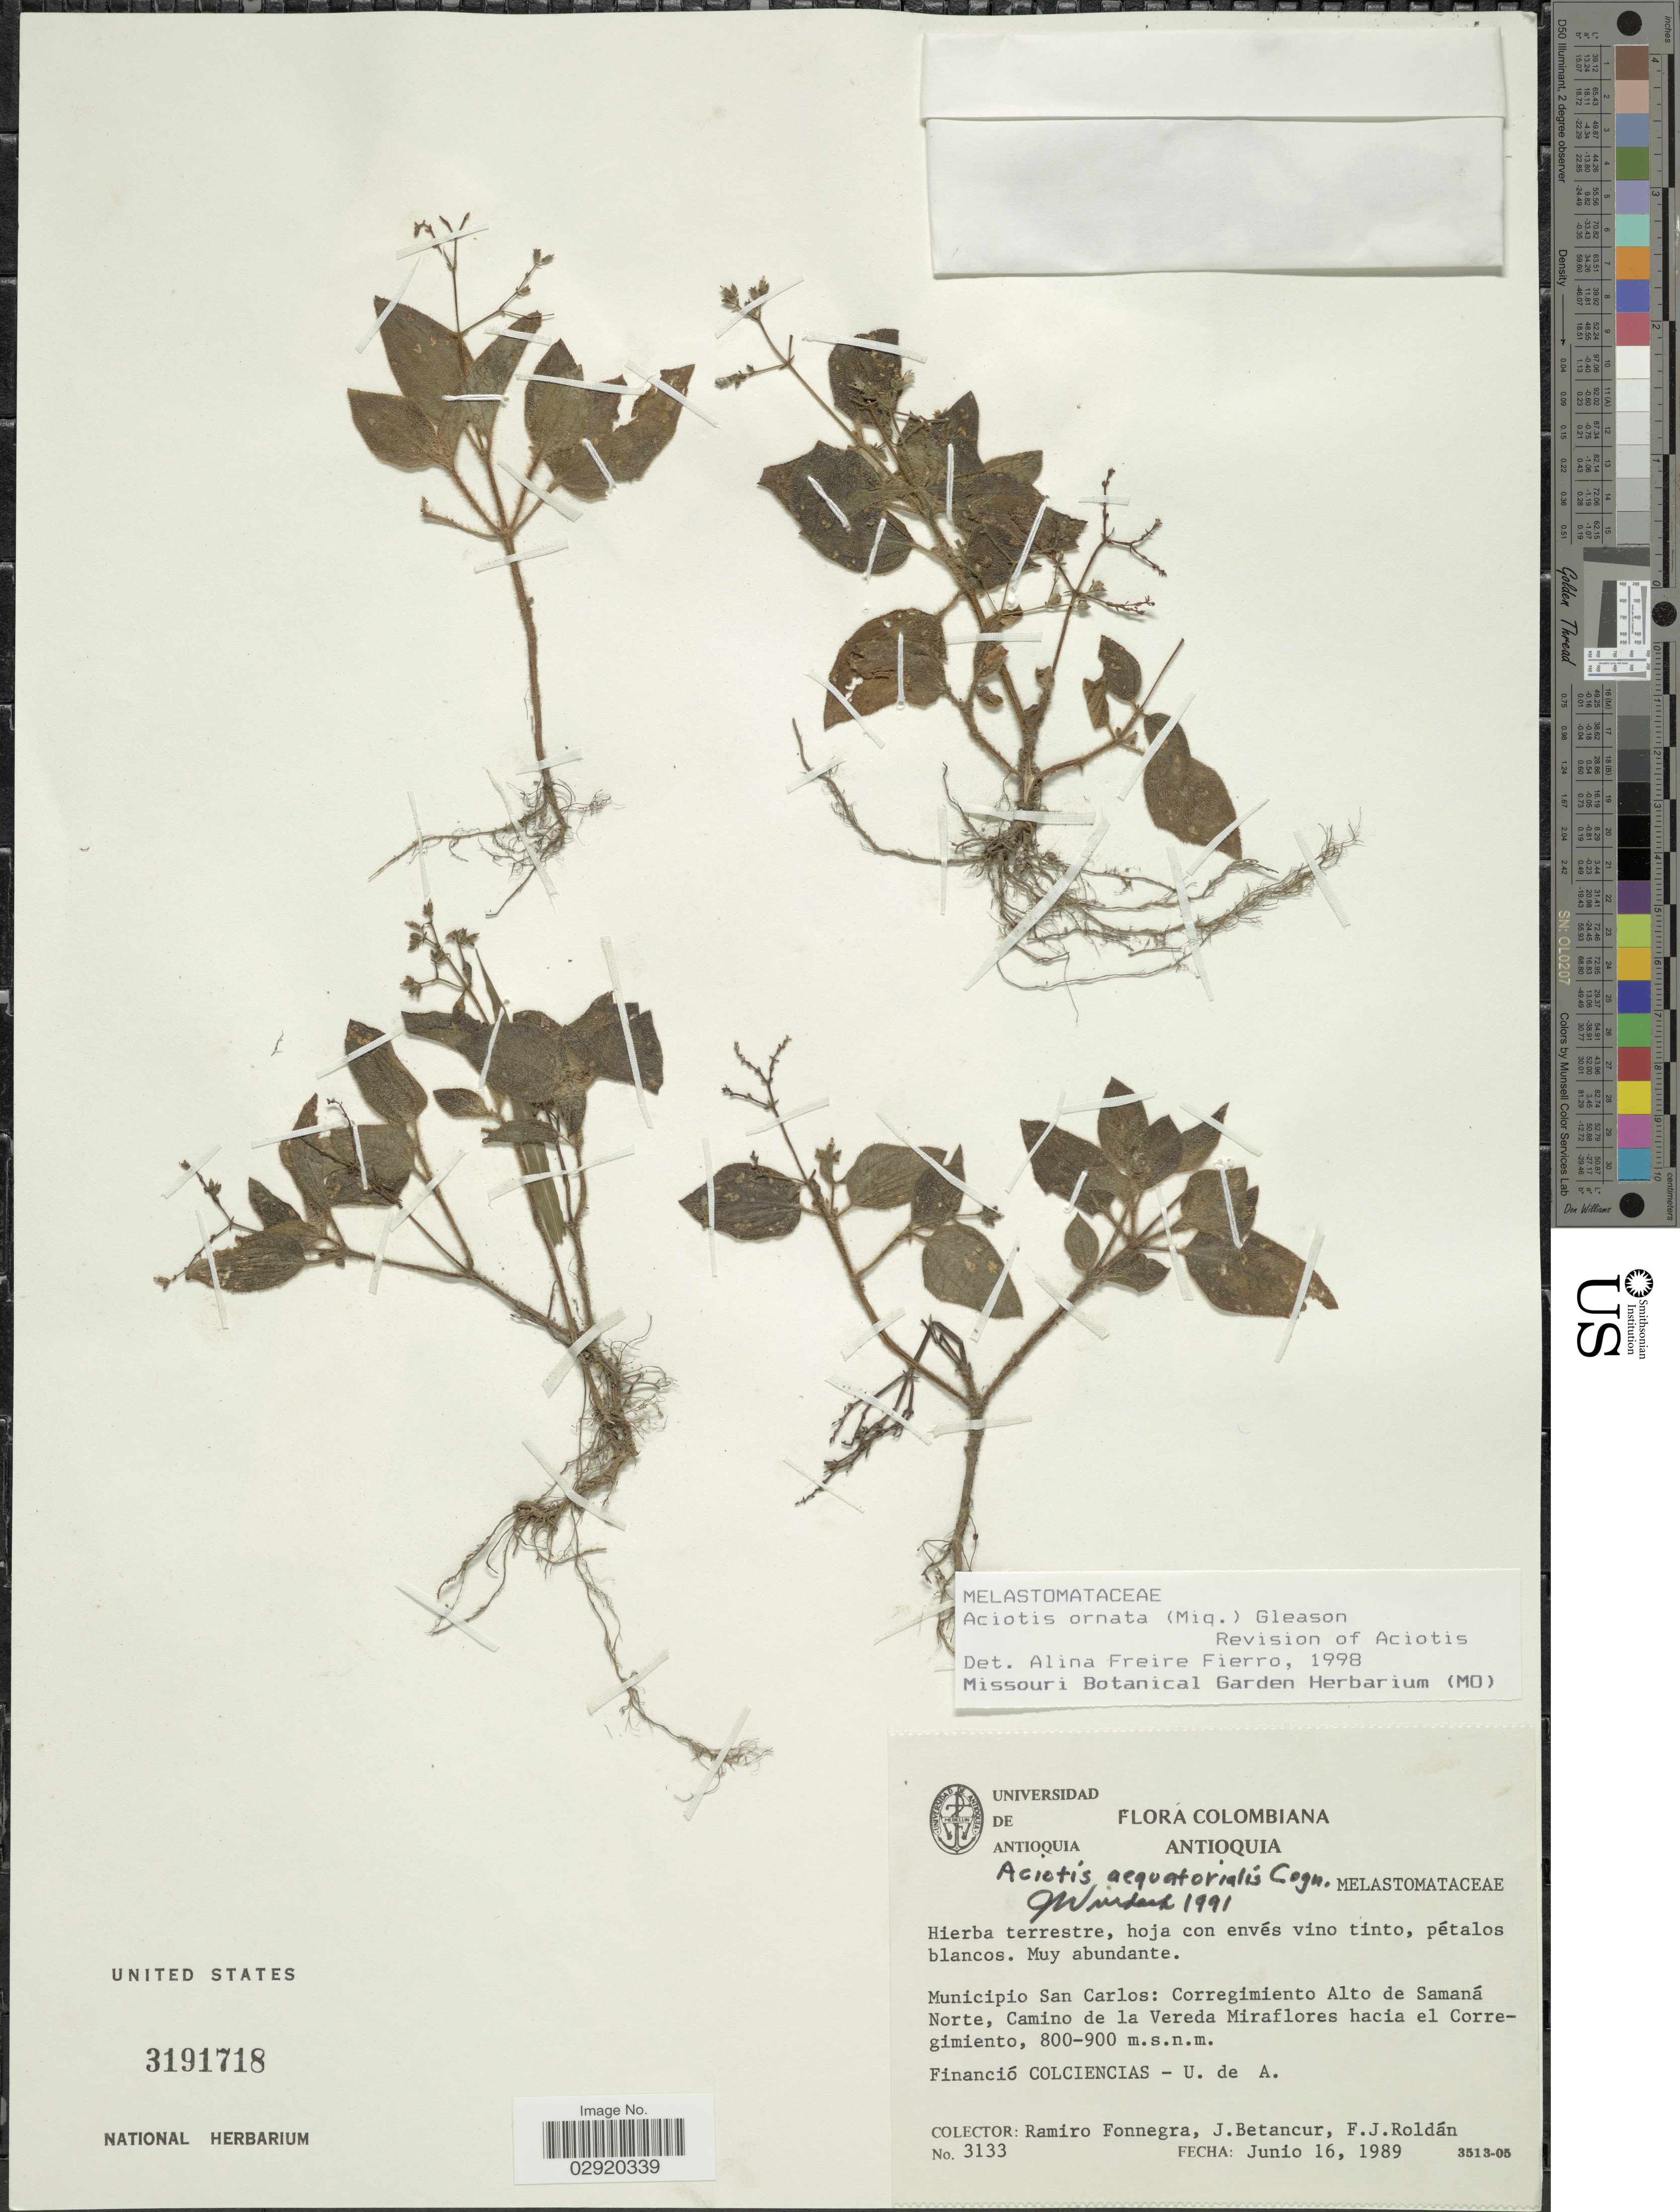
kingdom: Plantae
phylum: Tracheophyta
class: Magnoliopsida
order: Myrtales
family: Melastomataceae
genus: Aciotis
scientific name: Aciotis ornata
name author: (Miq.) Gleason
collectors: R. Fonnegra, J. Betancur & F. J. Roldán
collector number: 3133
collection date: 1989-06-16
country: Colombia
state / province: Antioquia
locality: Municipio San Carlos: Corregimiento Alto de Samaná Norte, Camino de la Vereda Miraflores hacia el Corregimiento.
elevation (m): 800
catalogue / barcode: US 3191718